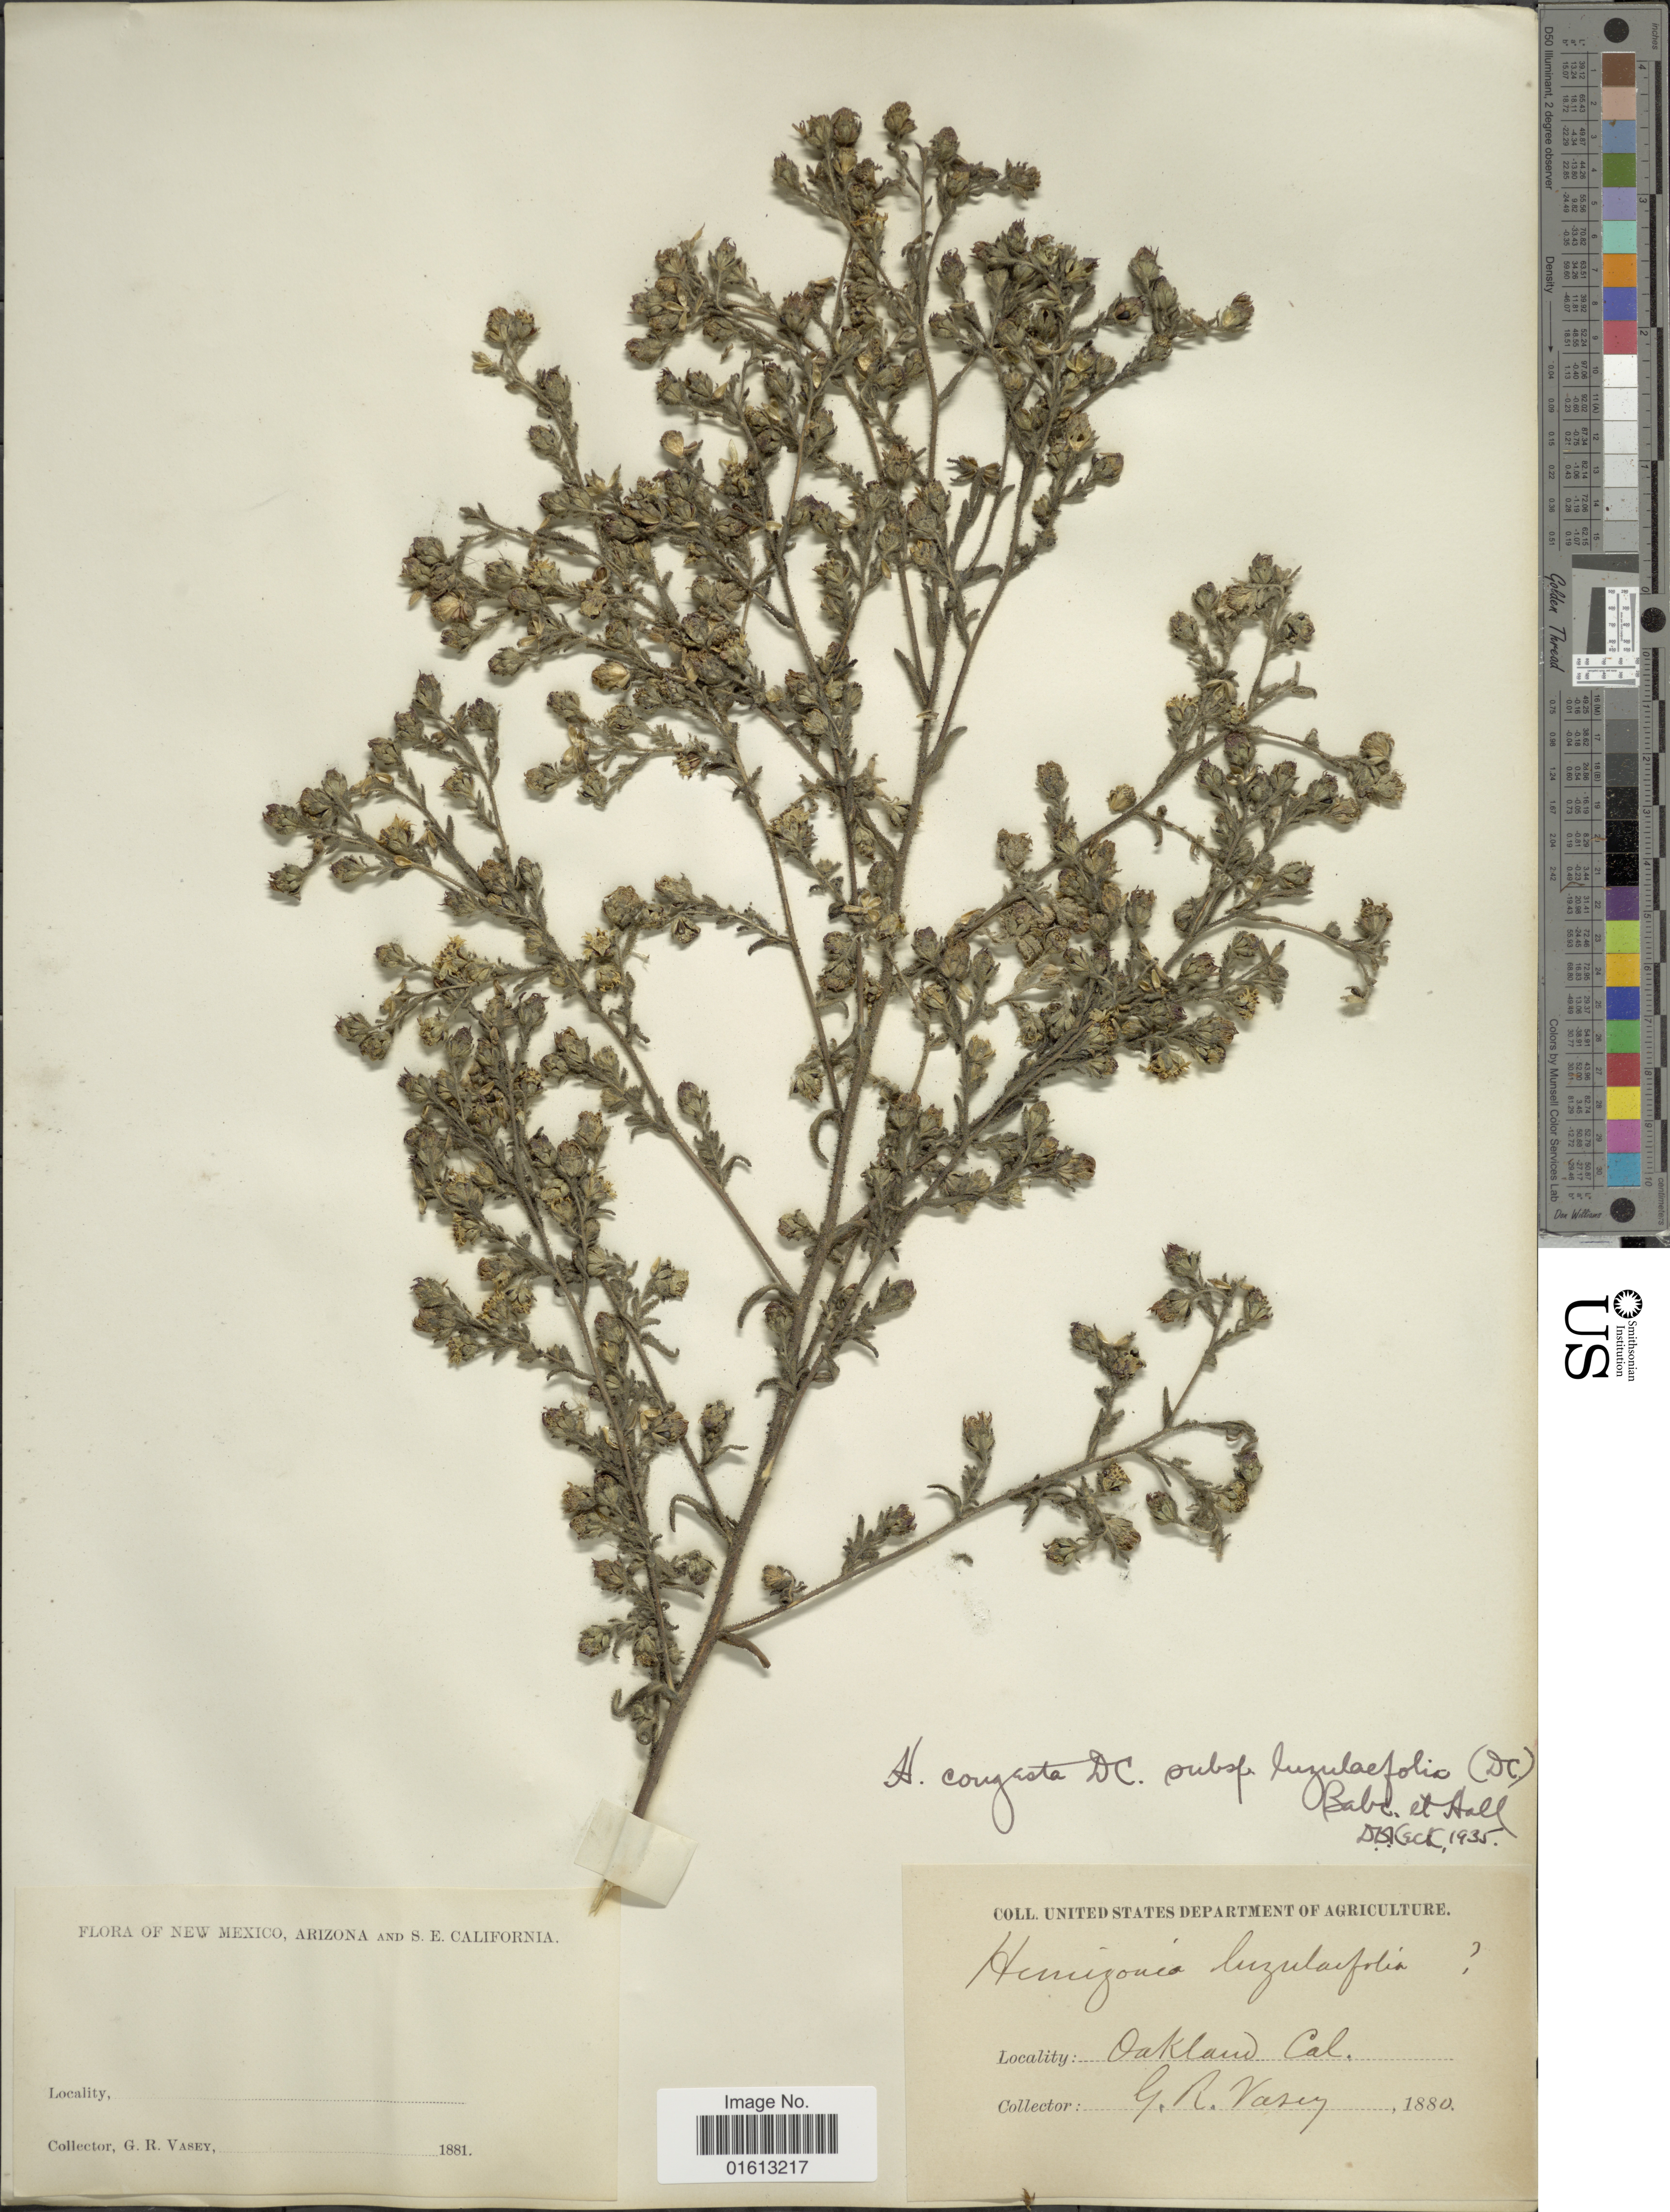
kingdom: Plantae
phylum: Tracheophyta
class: Magnoliopsida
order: Asterales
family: Asteraceae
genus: Hemizonia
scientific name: Hemizonia congesta subsp. luzulaefolia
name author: (DC.) Babc. & H.M. Hall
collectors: G. R. Vasey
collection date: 1880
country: United States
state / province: California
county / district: Alameda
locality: Oakland, Cal.